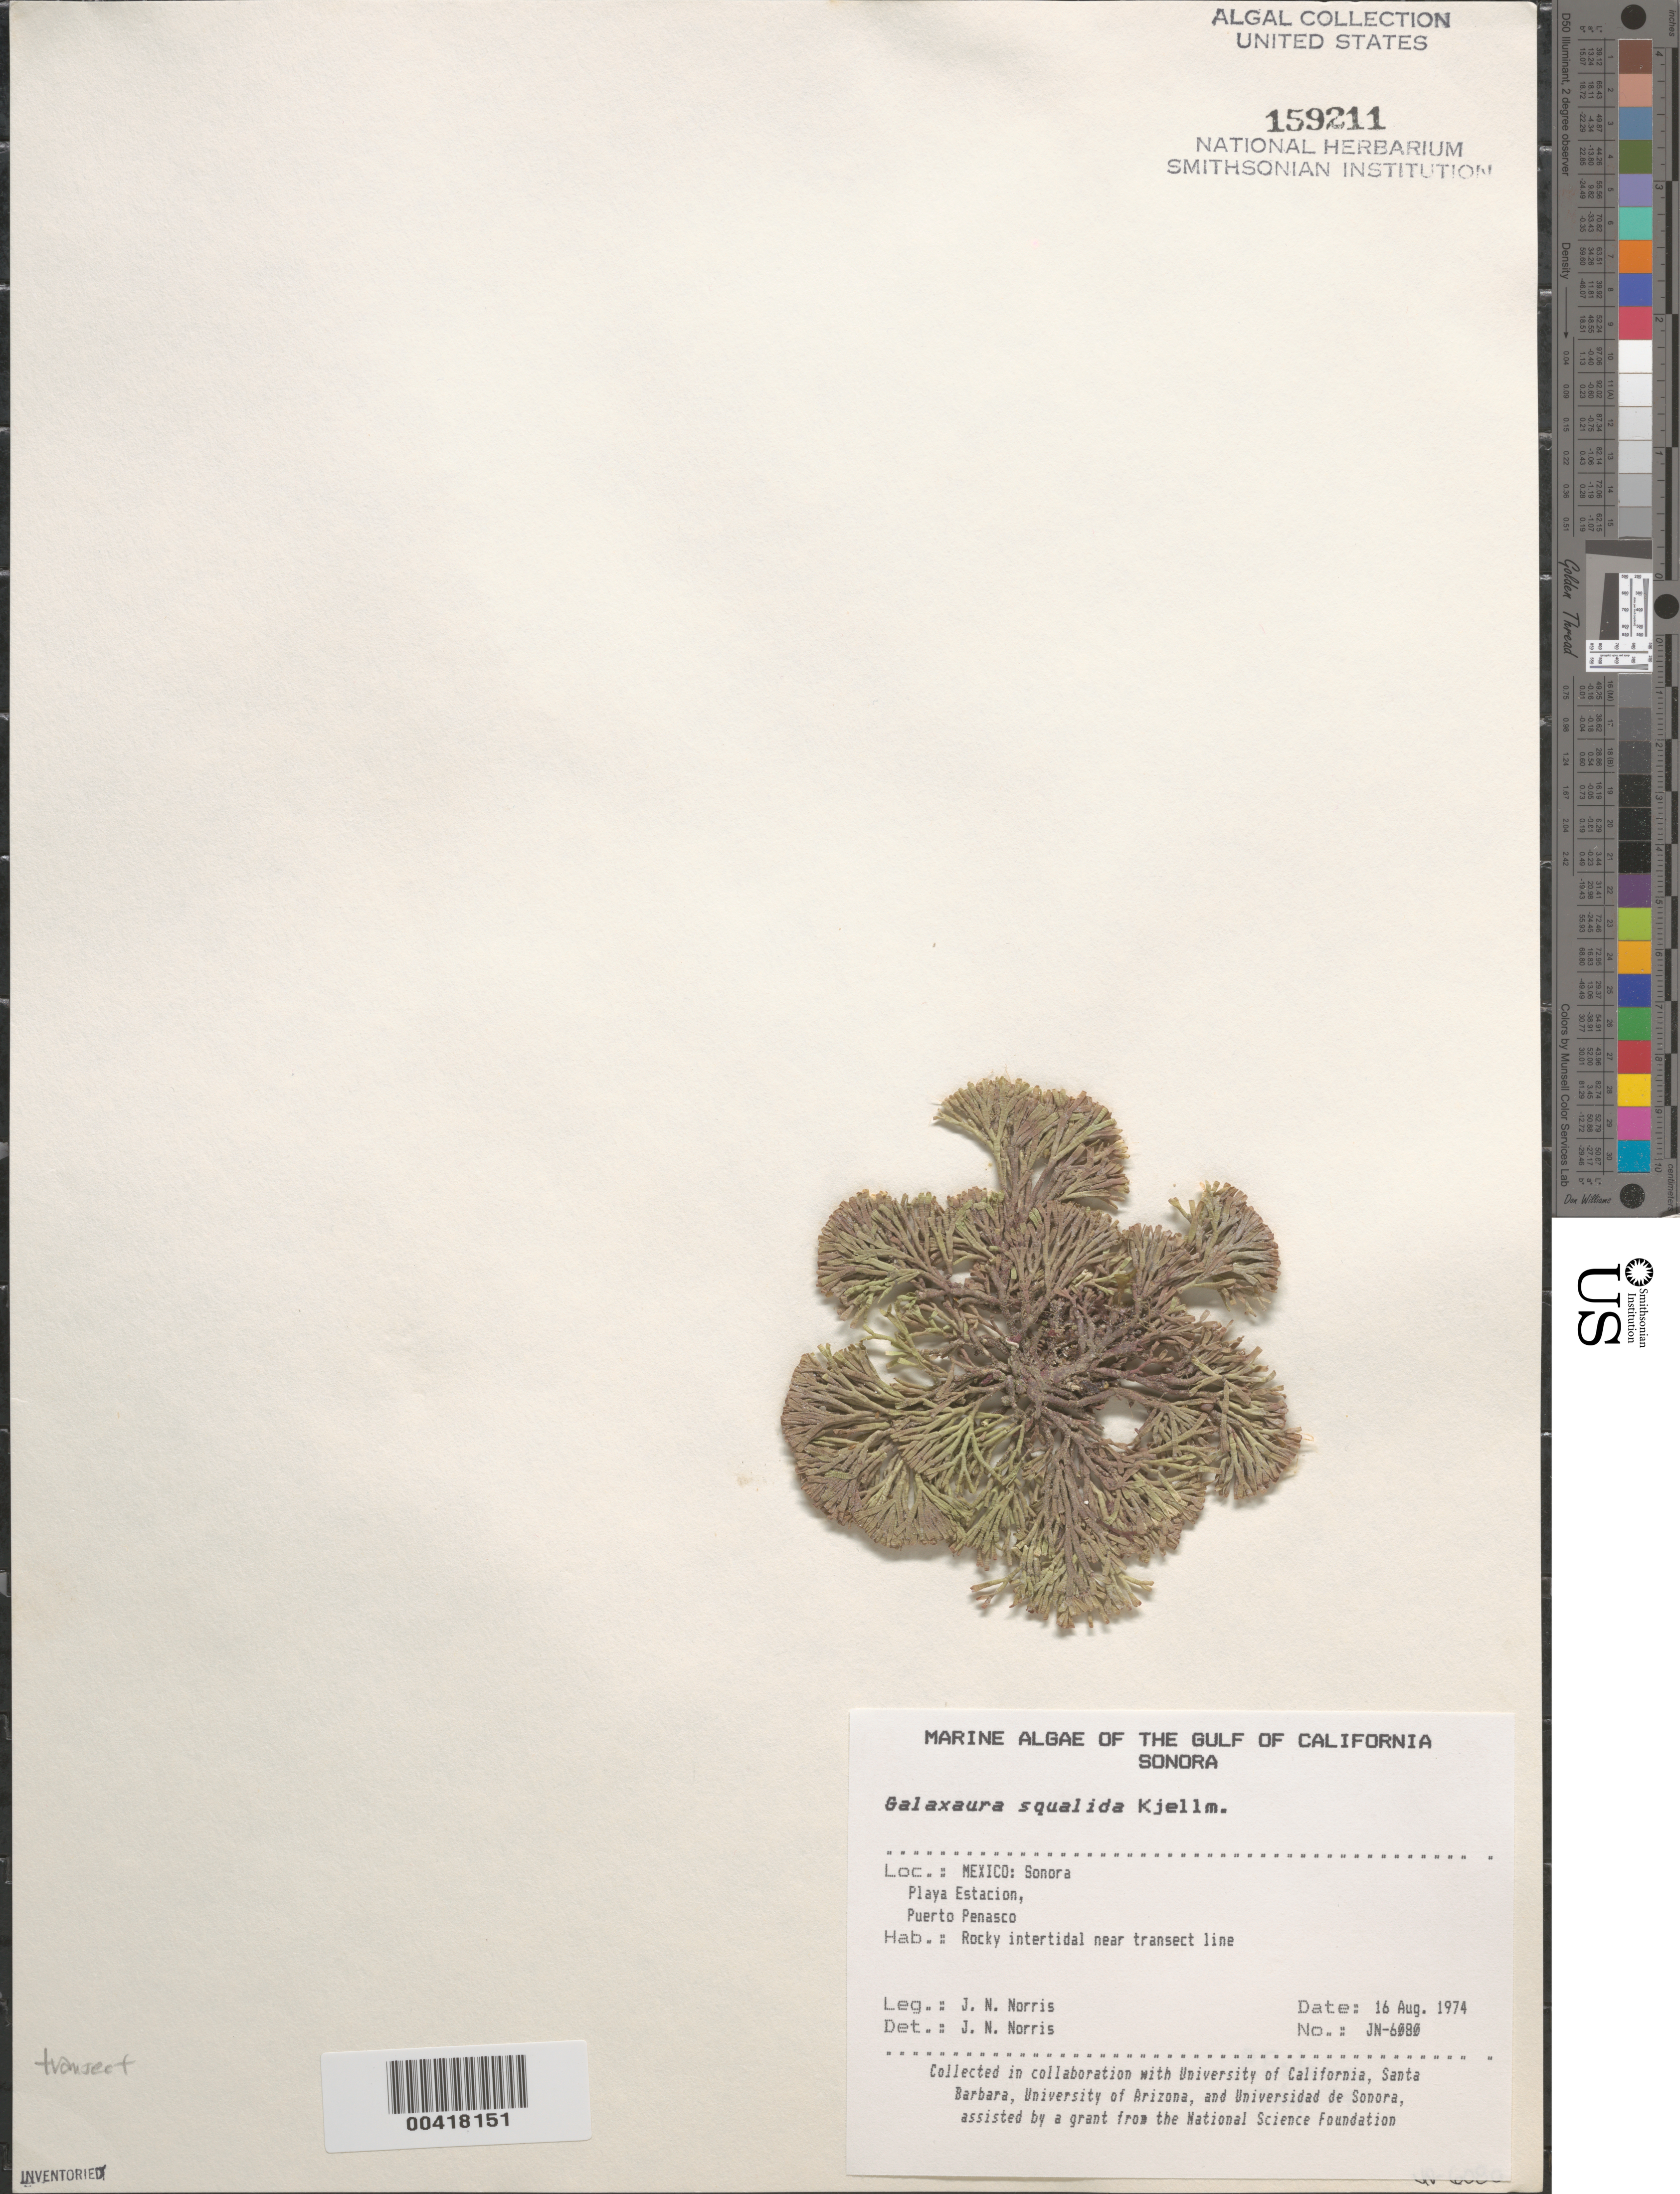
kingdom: Plantae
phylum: Rhodophyta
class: Florideophyceae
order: Nemaliales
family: Galaxauraceae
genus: Galaxaura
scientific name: Galaxaura rugosa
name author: (Ellis & Sol.) J.V.Lamouroux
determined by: Algae name updating Project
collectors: J. N. Norris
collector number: JN-6080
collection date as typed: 16 Aug 1974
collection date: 1974-08-16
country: Mexico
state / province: Sonora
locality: Playa Estacion, Puerto Penasco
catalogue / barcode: US 159211